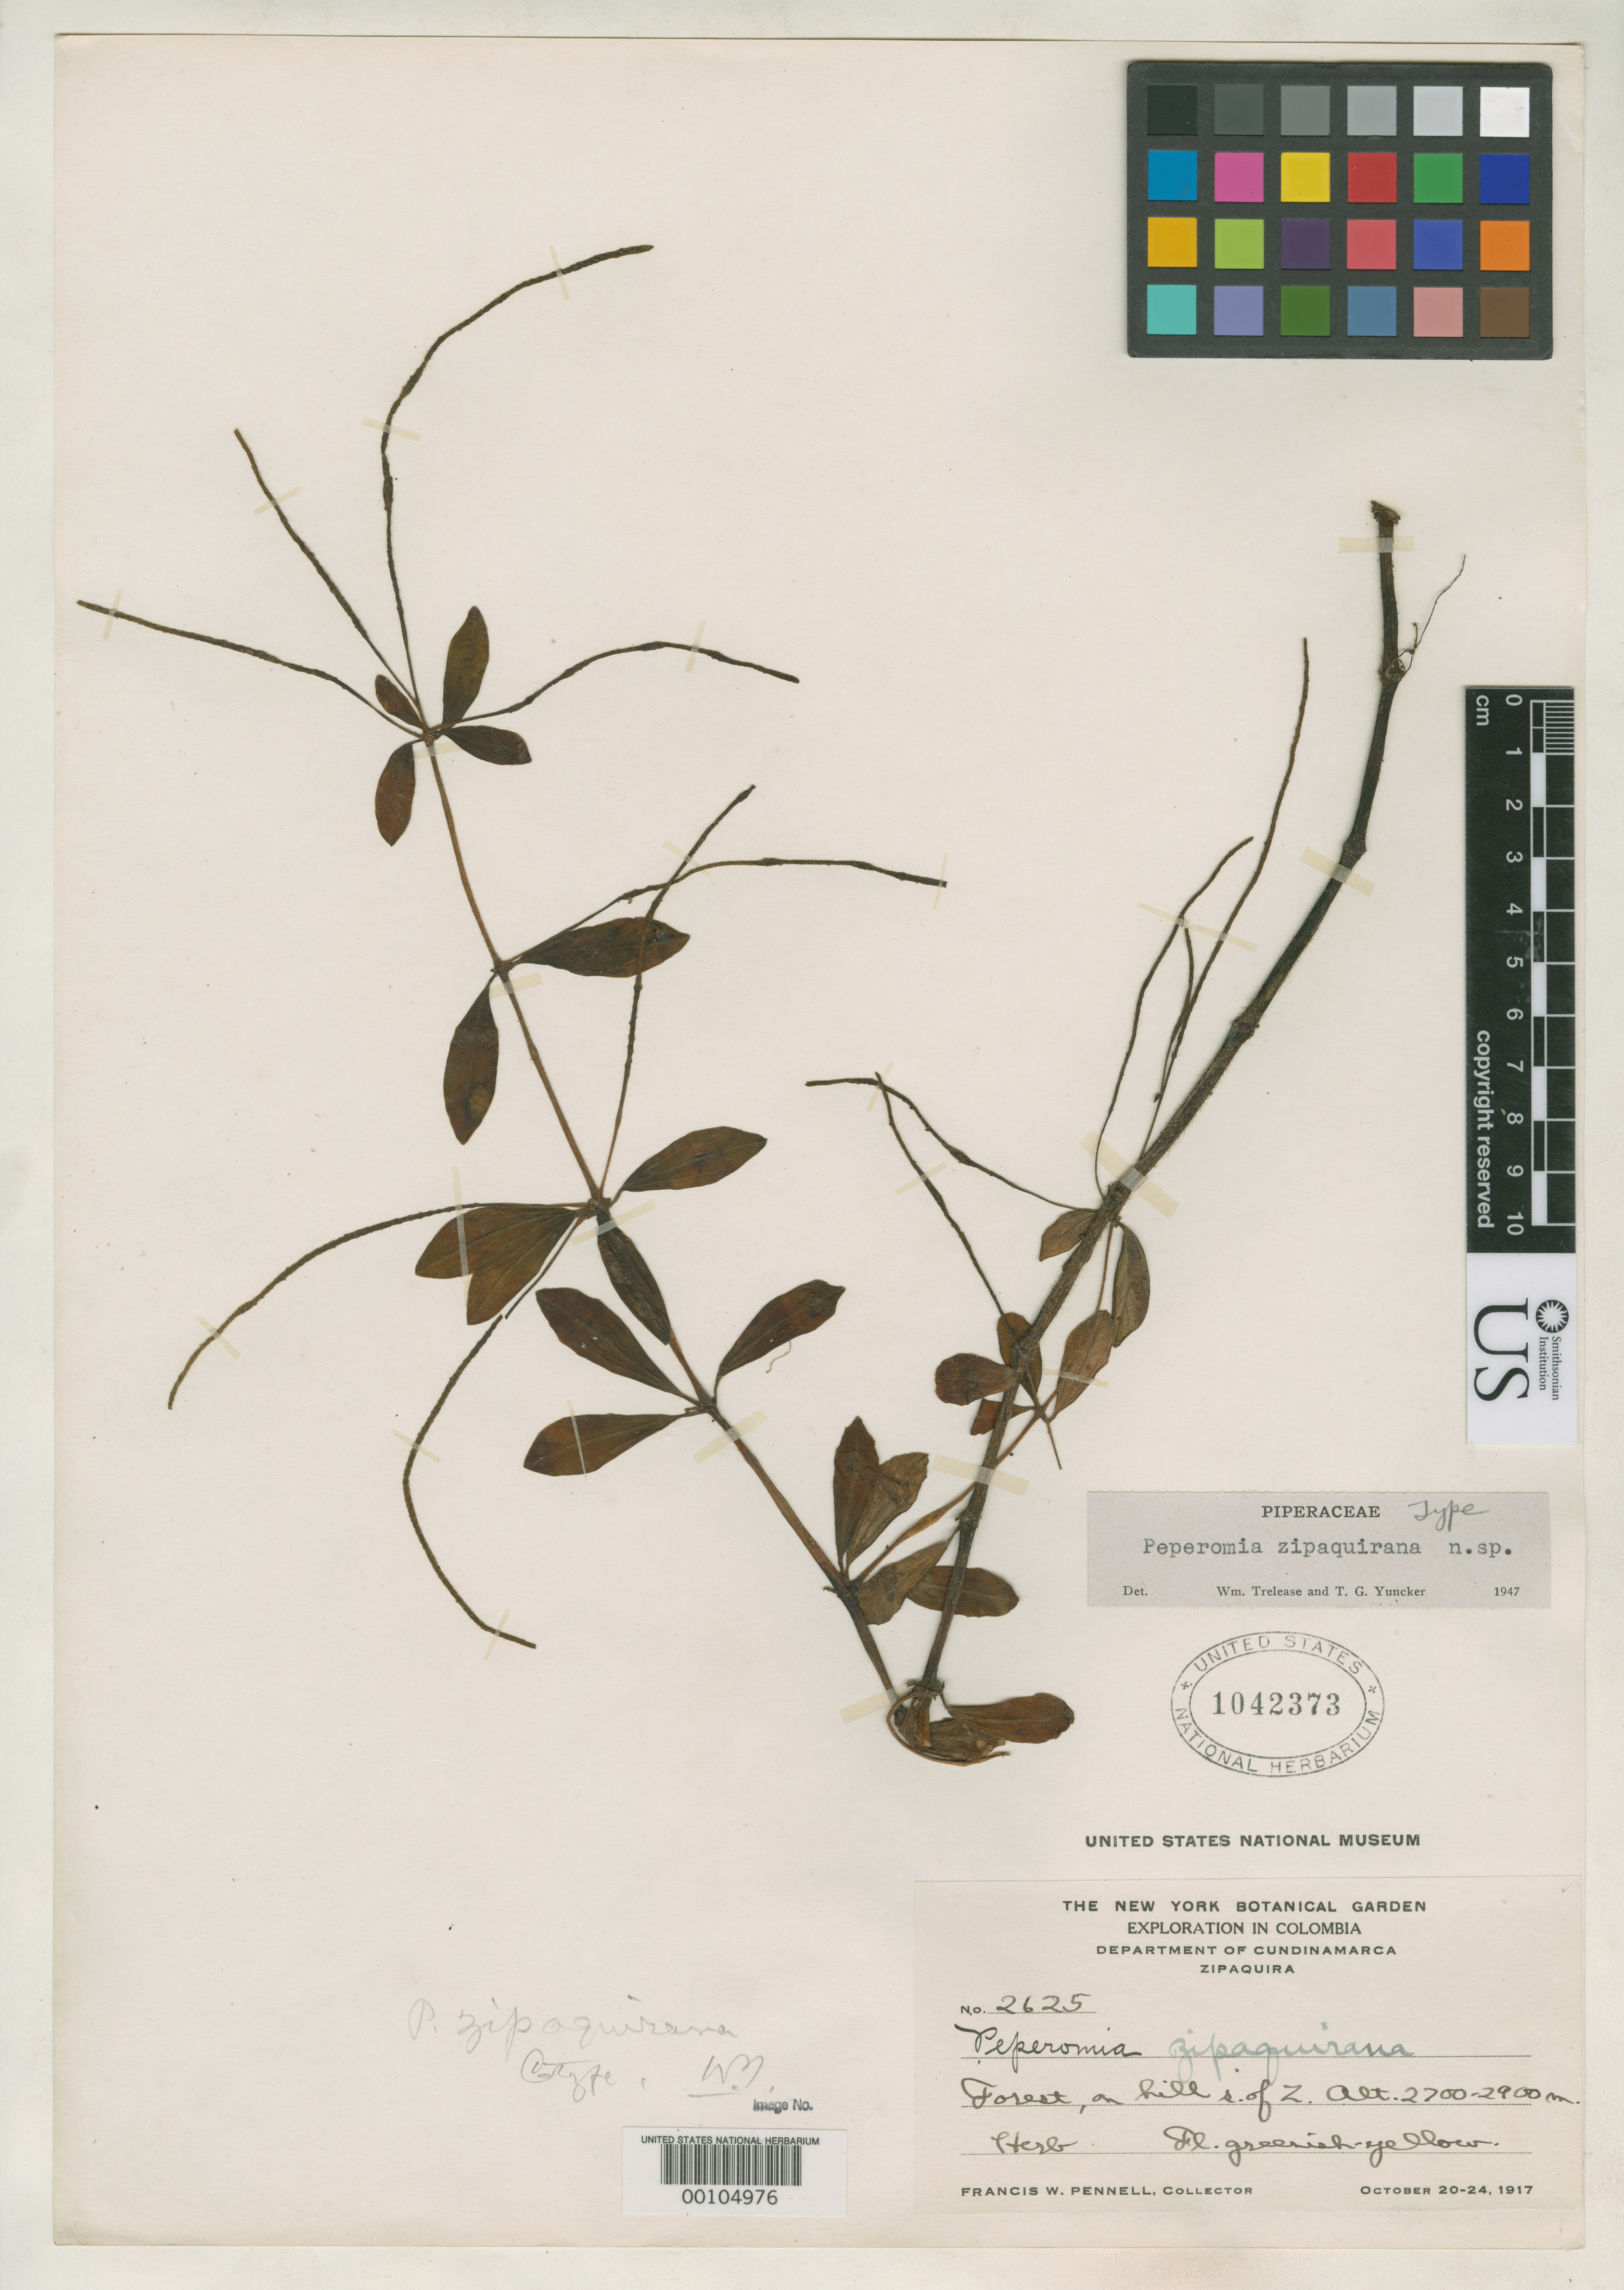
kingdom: Plantae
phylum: Tracheophyta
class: Magnoliopsida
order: Piperales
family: Piperaceae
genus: Peperomia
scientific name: Peperomia zipaquirana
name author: Trel. & Yunck.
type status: Holotype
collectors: F. W. Pennell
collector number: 2625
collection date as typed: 20 Oct 1917 to 24 Oct 1917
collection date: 1917-10-20/1917-10-24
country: Colombia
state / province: Cundinamarca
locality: S of Zipaquira.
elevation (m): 2700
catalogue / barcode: US 1042373